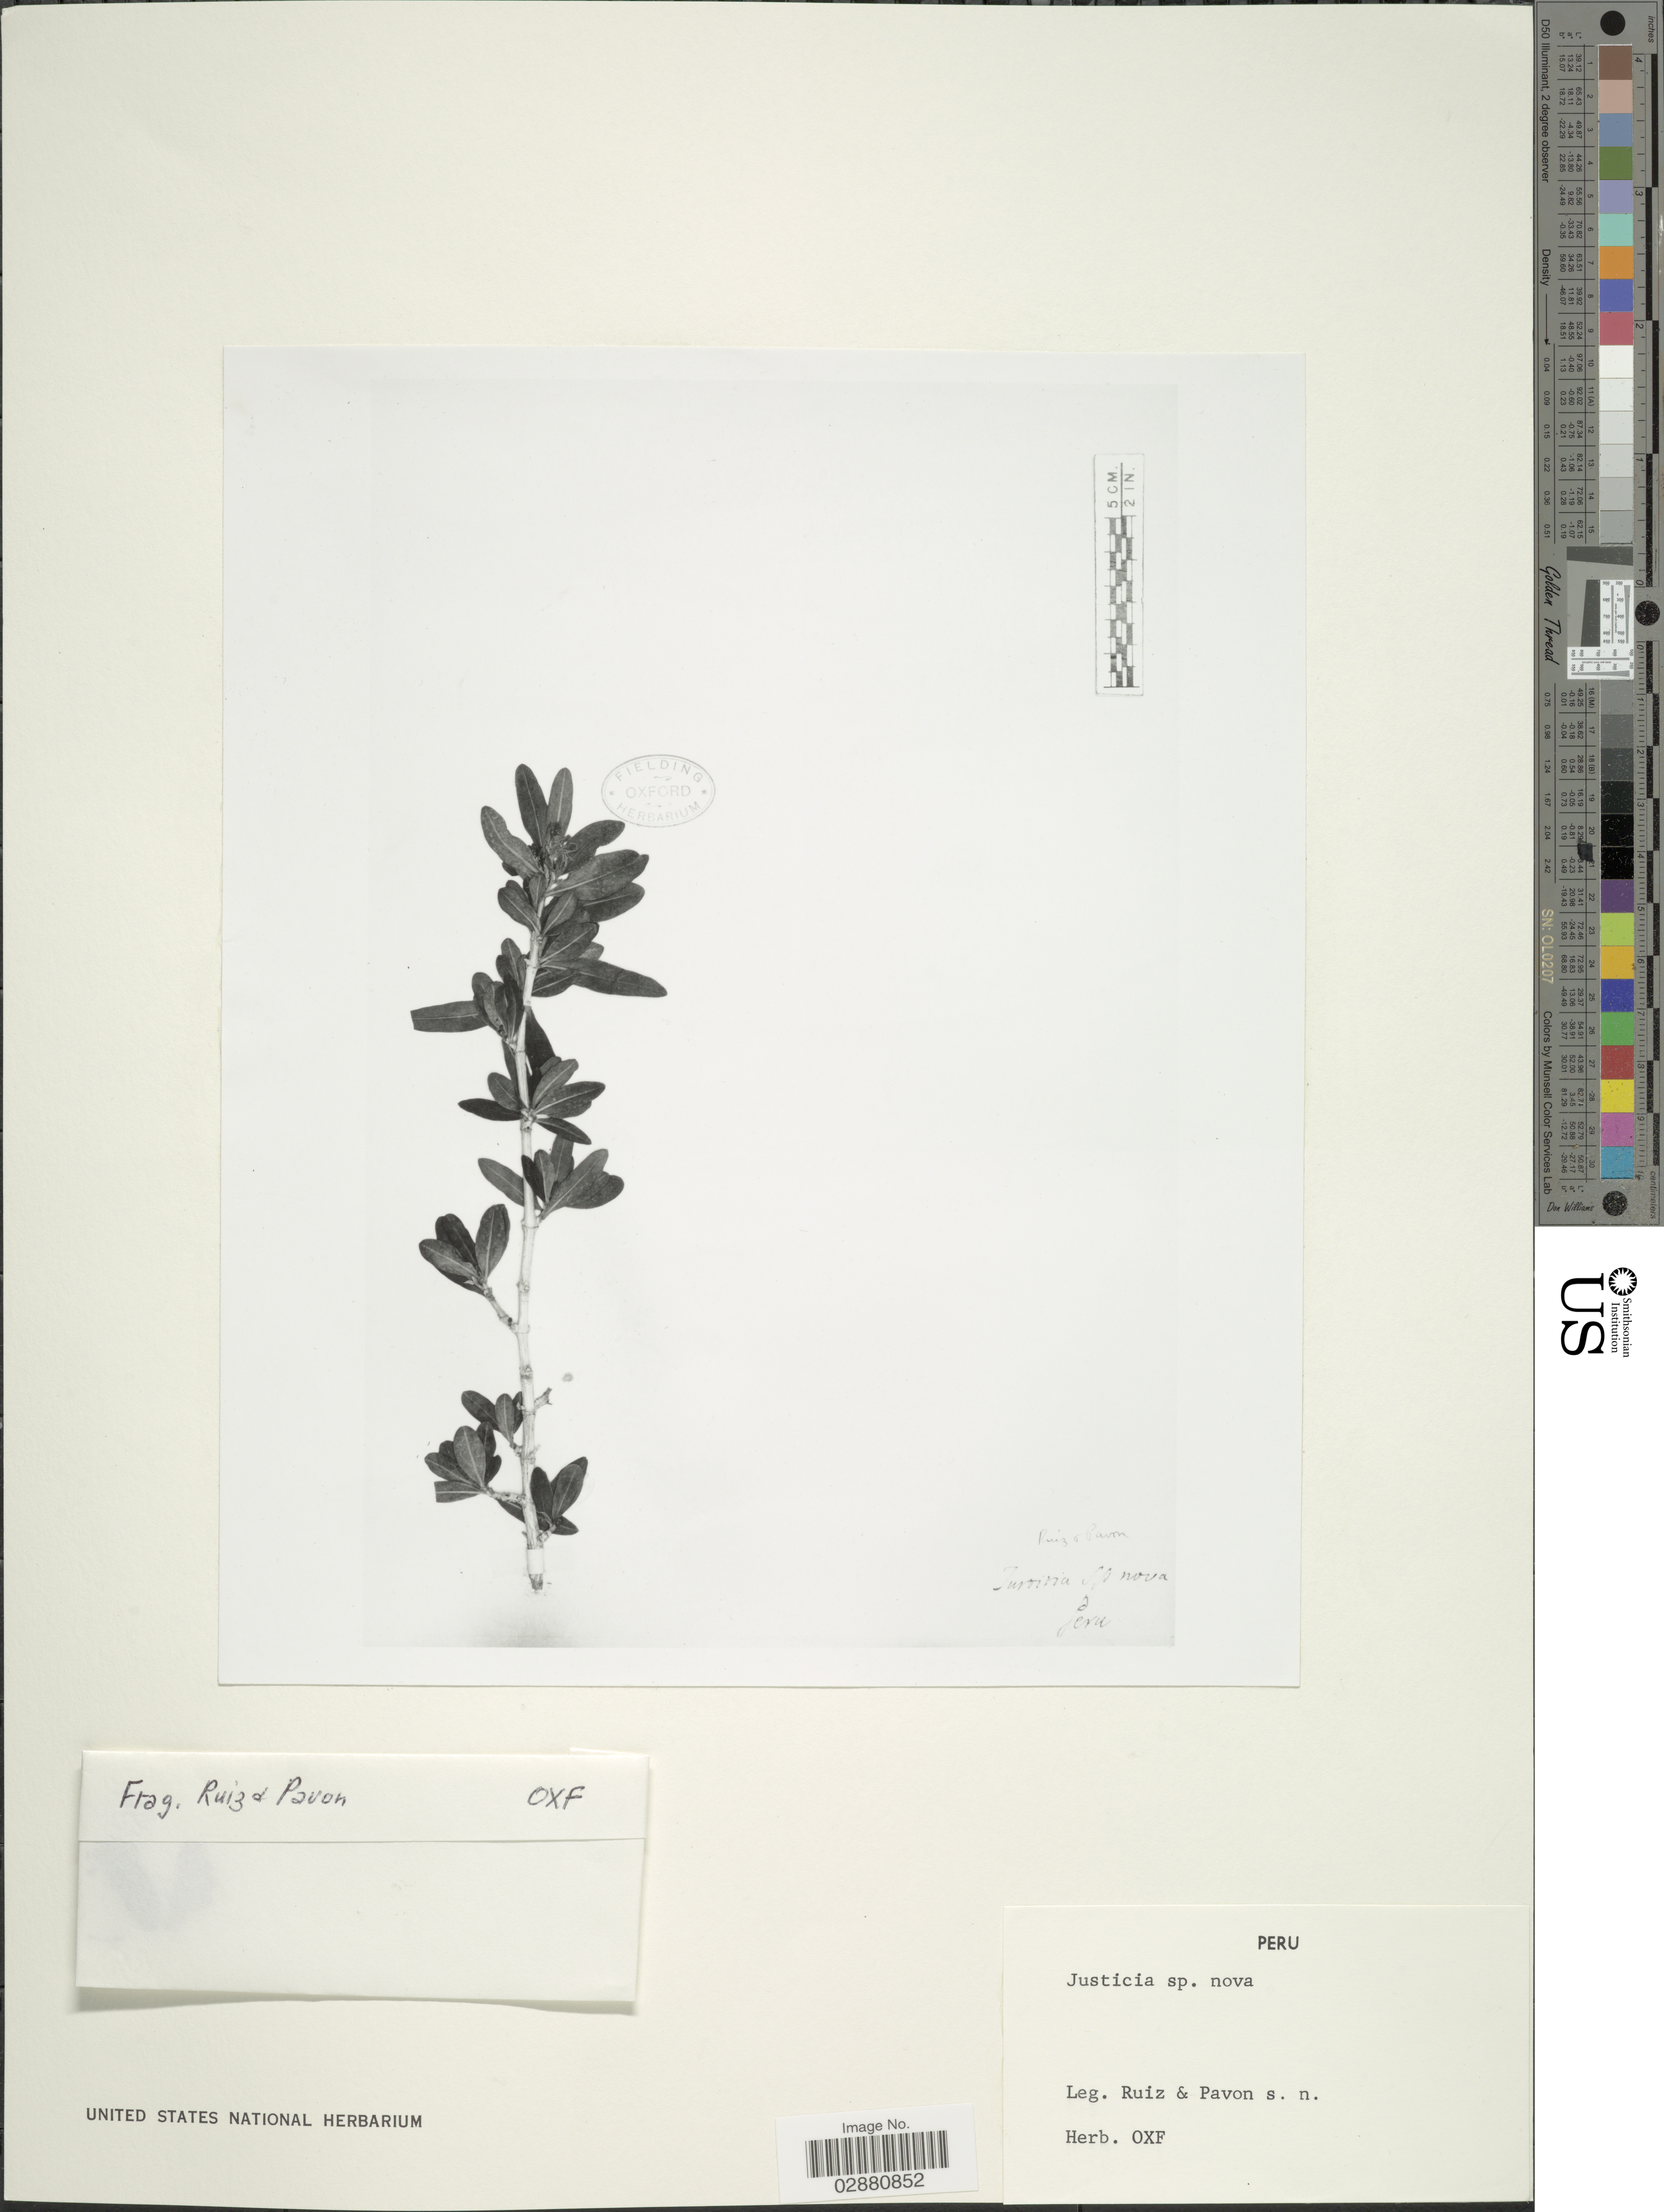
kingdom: Plantae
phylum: Tracheophyta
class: Magnoliopsida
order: Lamiales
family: Acanthaceae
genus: Justicia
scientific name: Justicia sericea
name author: Ruiz & Pav.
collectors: Ruiz, -- & -. Pavon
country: Peru